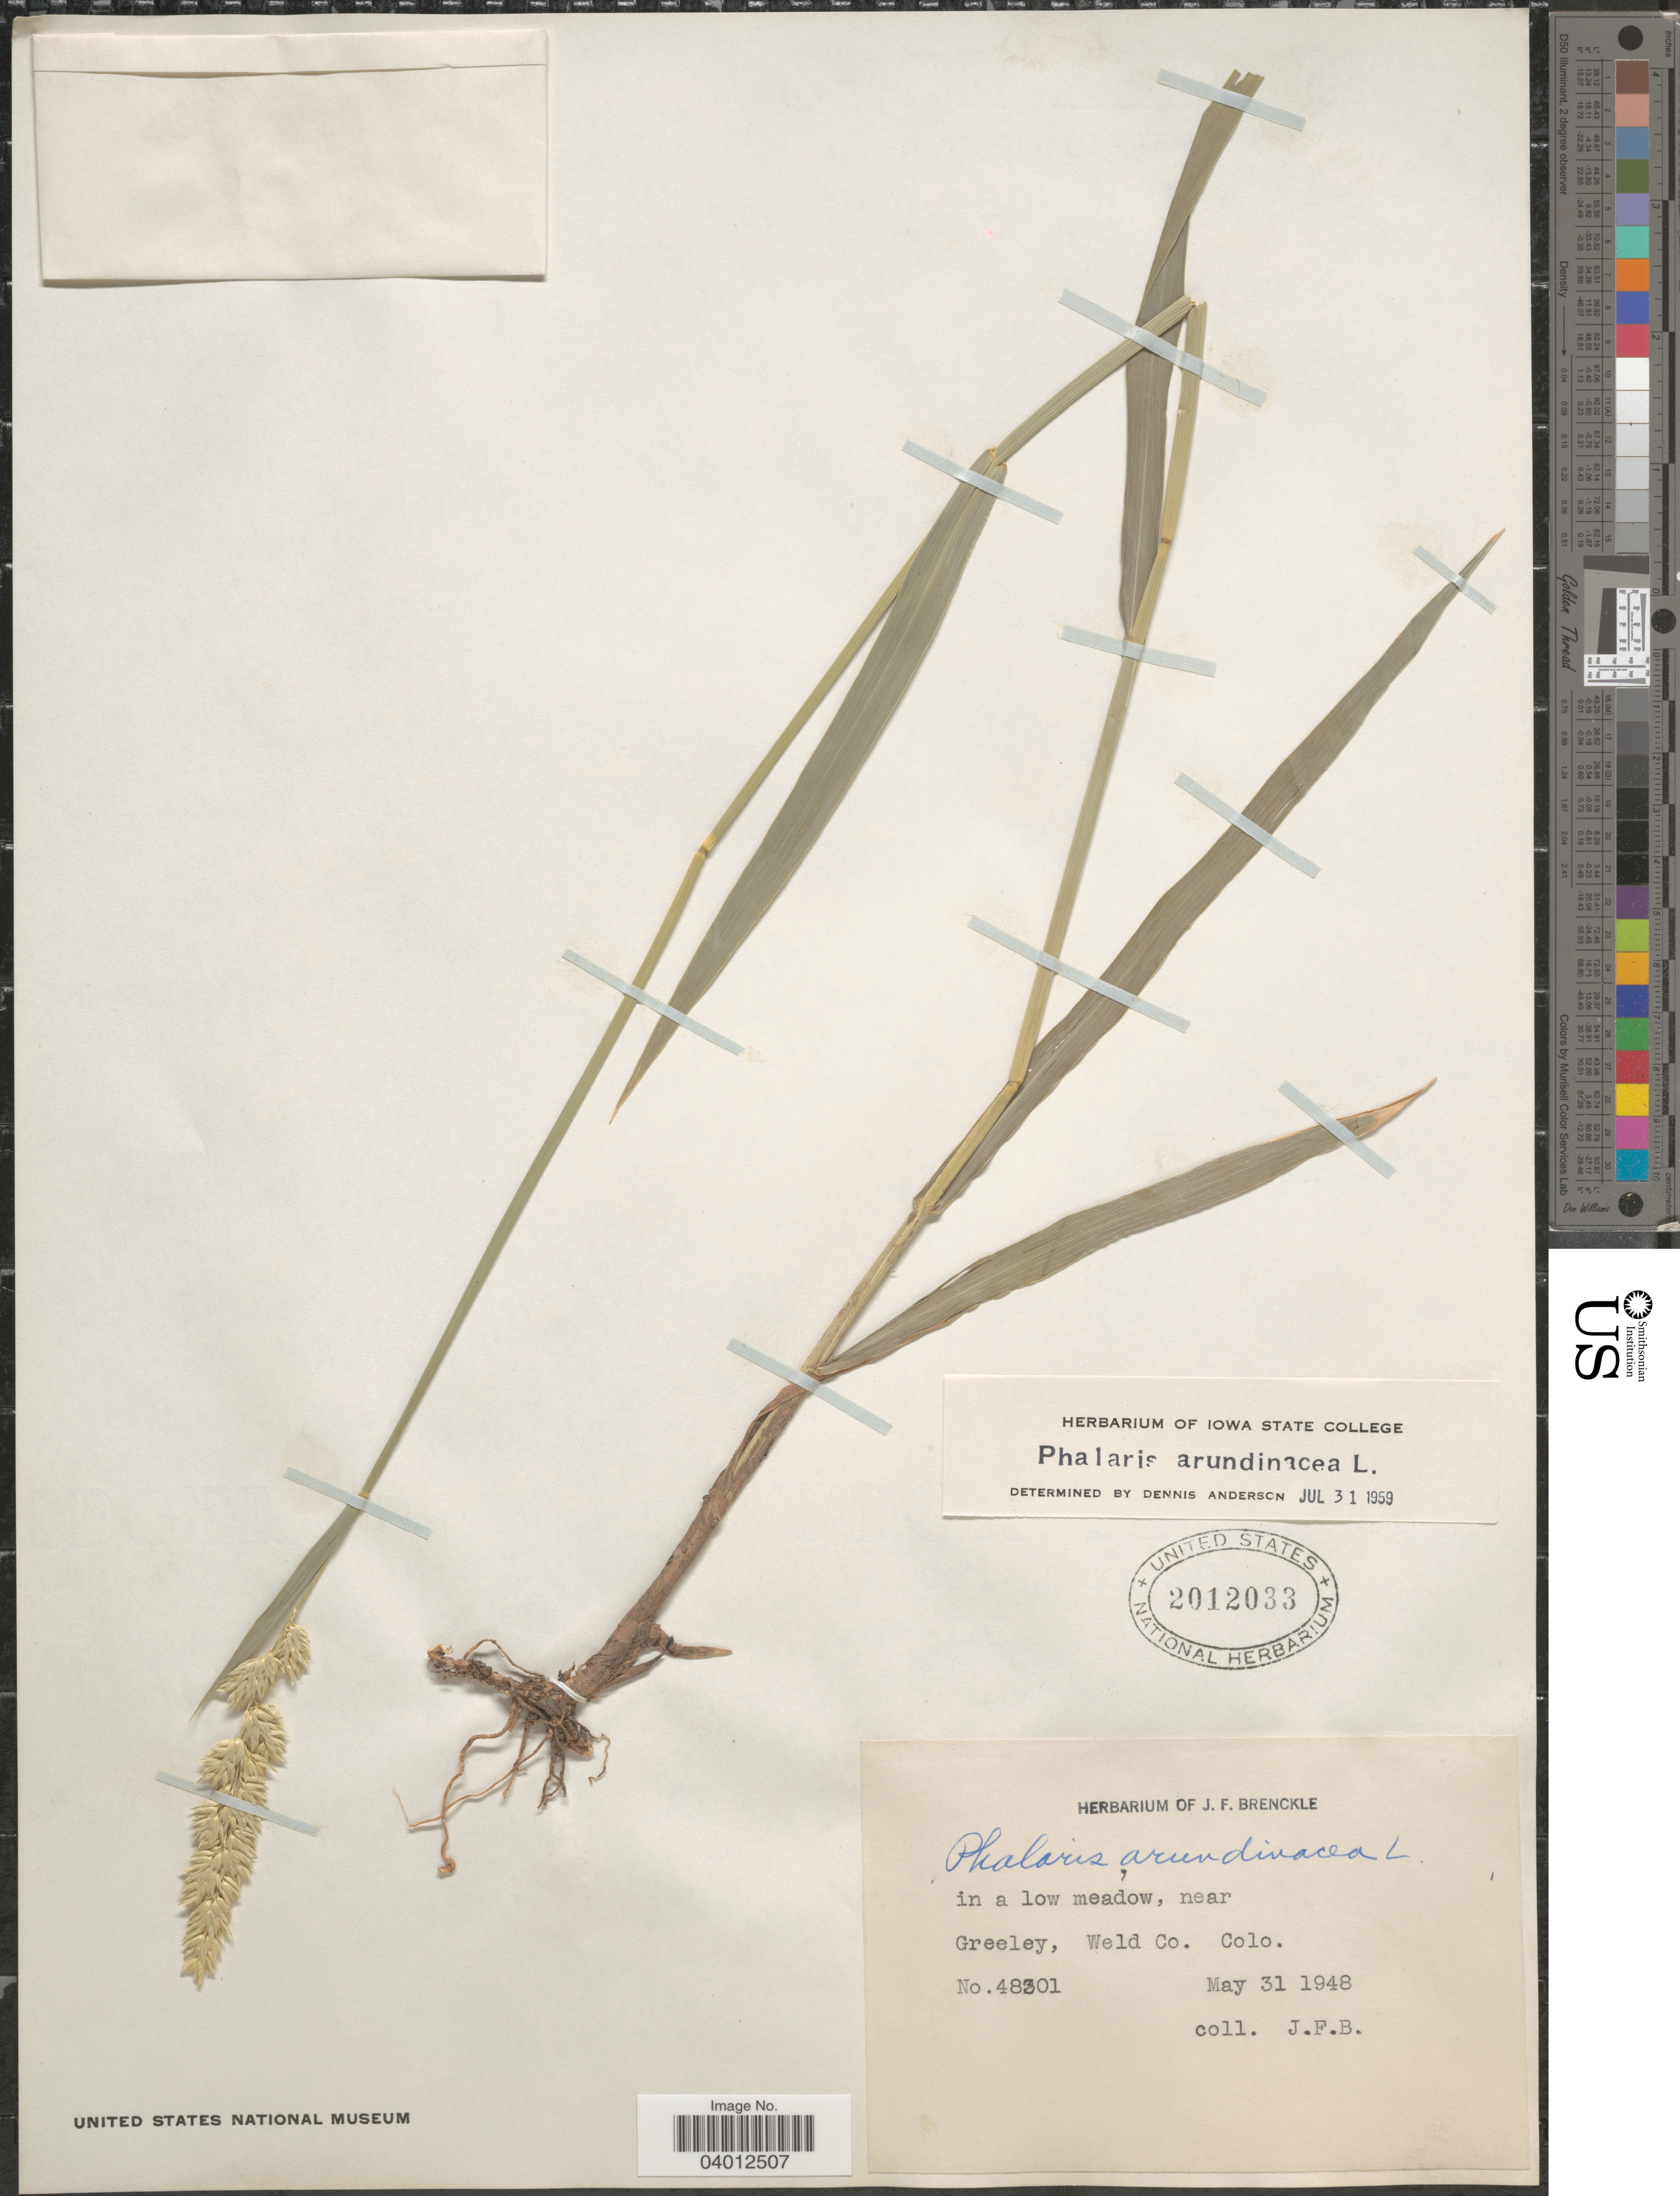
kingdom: Plantae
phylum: Tracheophyta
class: Liliopsida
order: Poales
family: Poaceae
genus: Phalaris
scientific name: Phalaris arundinacea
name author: L.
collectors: J. Brenckle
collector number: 48301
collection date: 1948-05-31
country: United States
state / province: Colorado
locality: In a low meadow, near Greeley, Weld Co.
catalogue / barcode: US 2012033